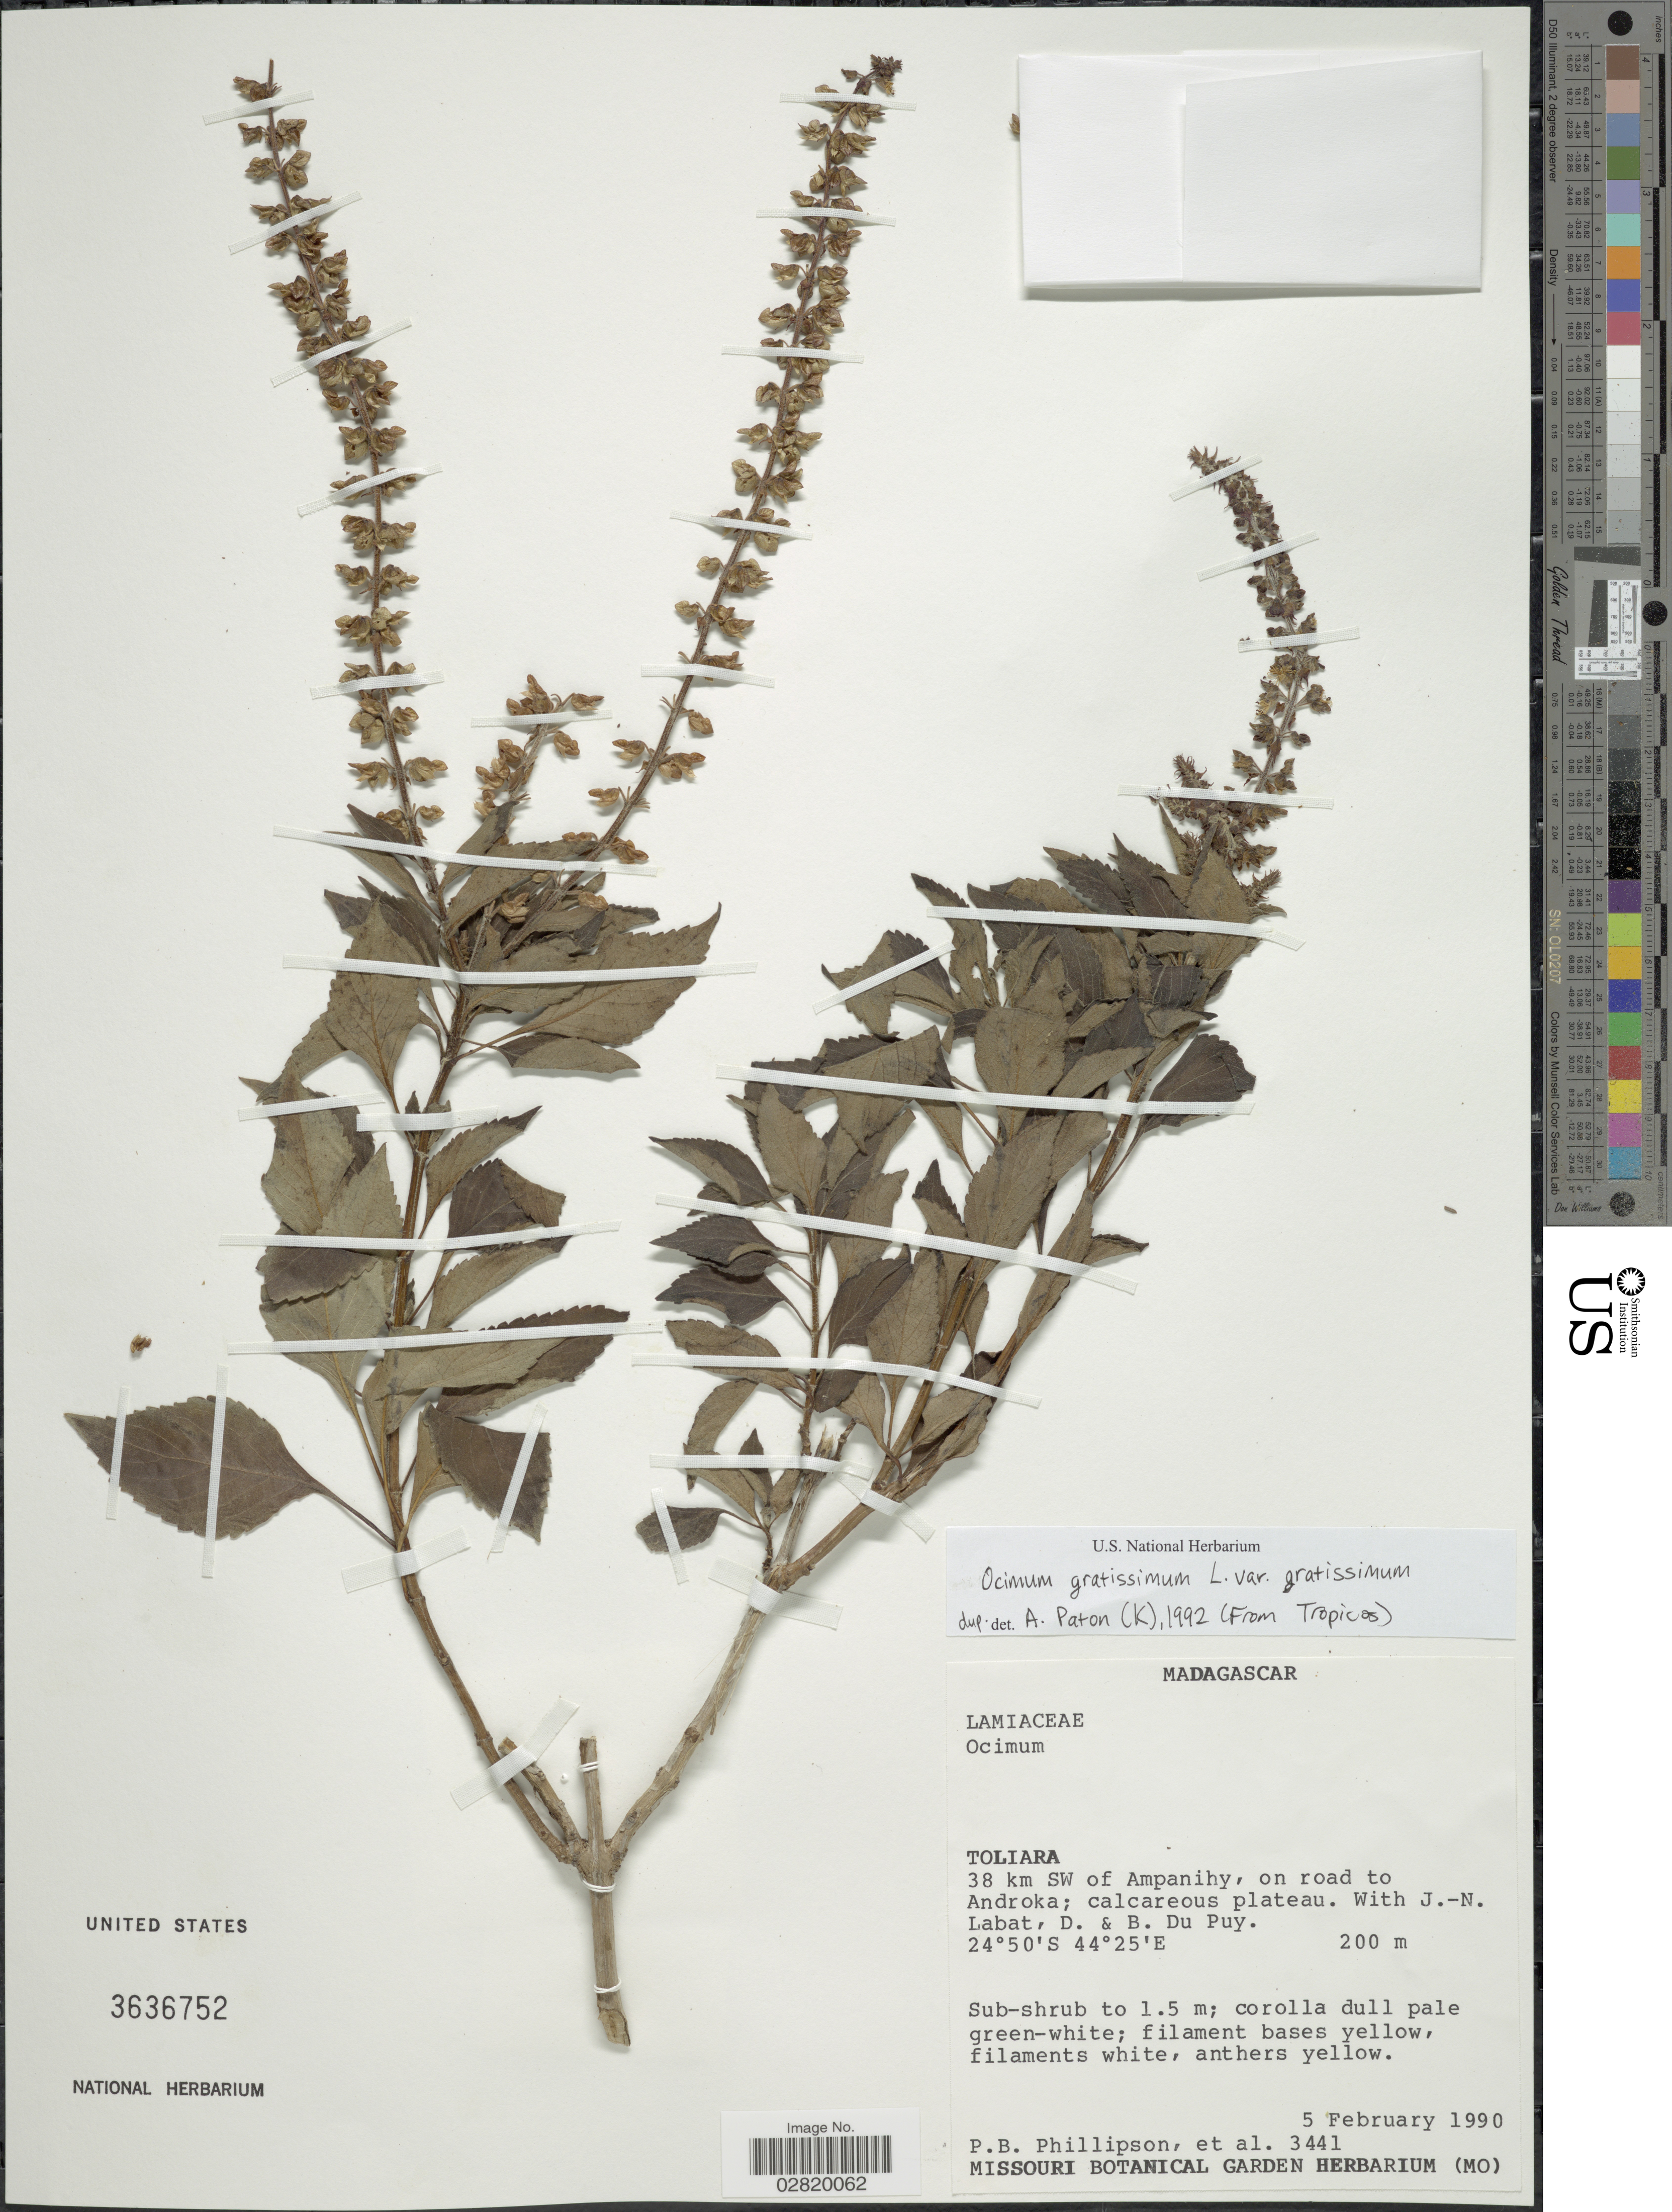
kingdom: Plantae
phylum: Tracheophyta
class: Magnoliopsida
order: Lamiales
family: Lamiaceae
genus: Ocimum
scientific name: Ocimum gratissimum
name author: L.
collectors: P. B. Phillipson & et al.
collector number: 3441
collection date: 1990-02-05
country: Madagascar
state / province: Atsimo-Andrefana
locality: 38 km SW of Ampanihy, on road to Androka.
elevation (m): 200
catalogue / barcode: US 3636752